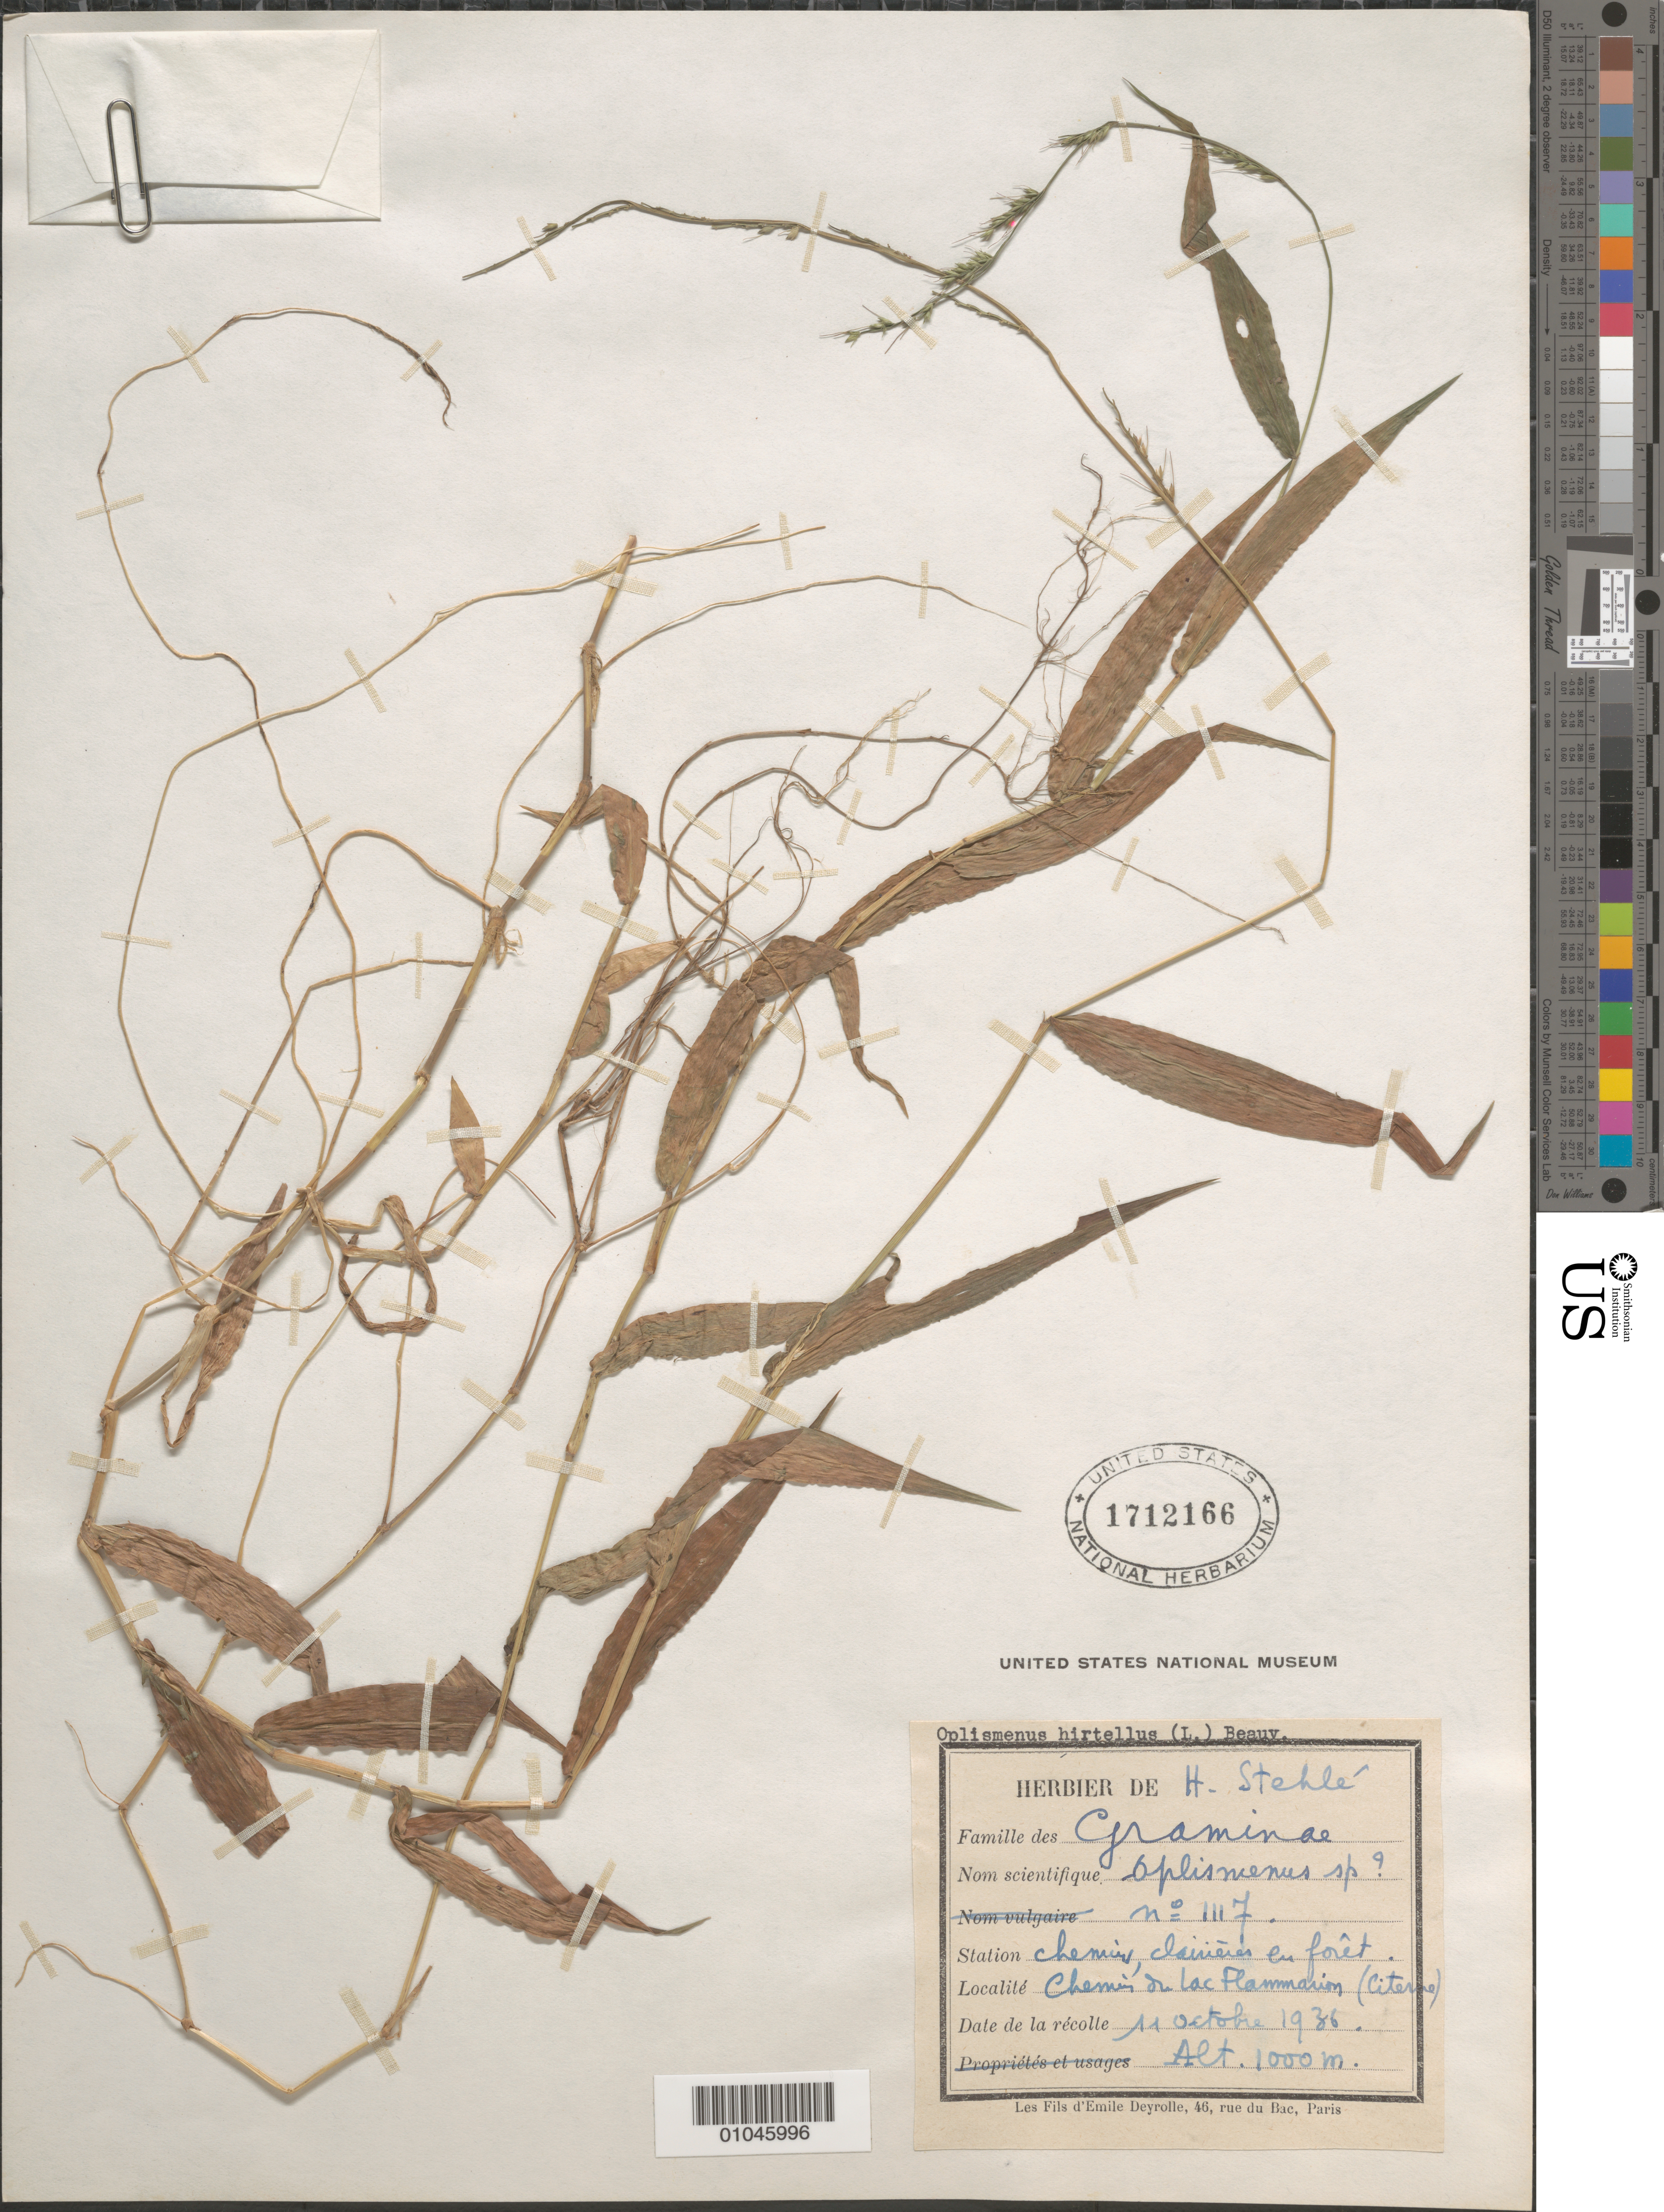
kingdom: Plantae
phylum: Tracheophyta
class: Liliopsida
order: Poales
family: Poaceae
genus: Oplismenus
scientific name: Oplismenus hirtellus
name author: (L.) P. Beauv.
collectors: H. Stehlé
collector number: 1117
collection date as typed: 11 Oct 1936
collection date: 1936-10-11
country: Guadeloupe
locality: Chemi dulac Flammaion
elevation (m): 1000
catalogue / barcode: US 1712166